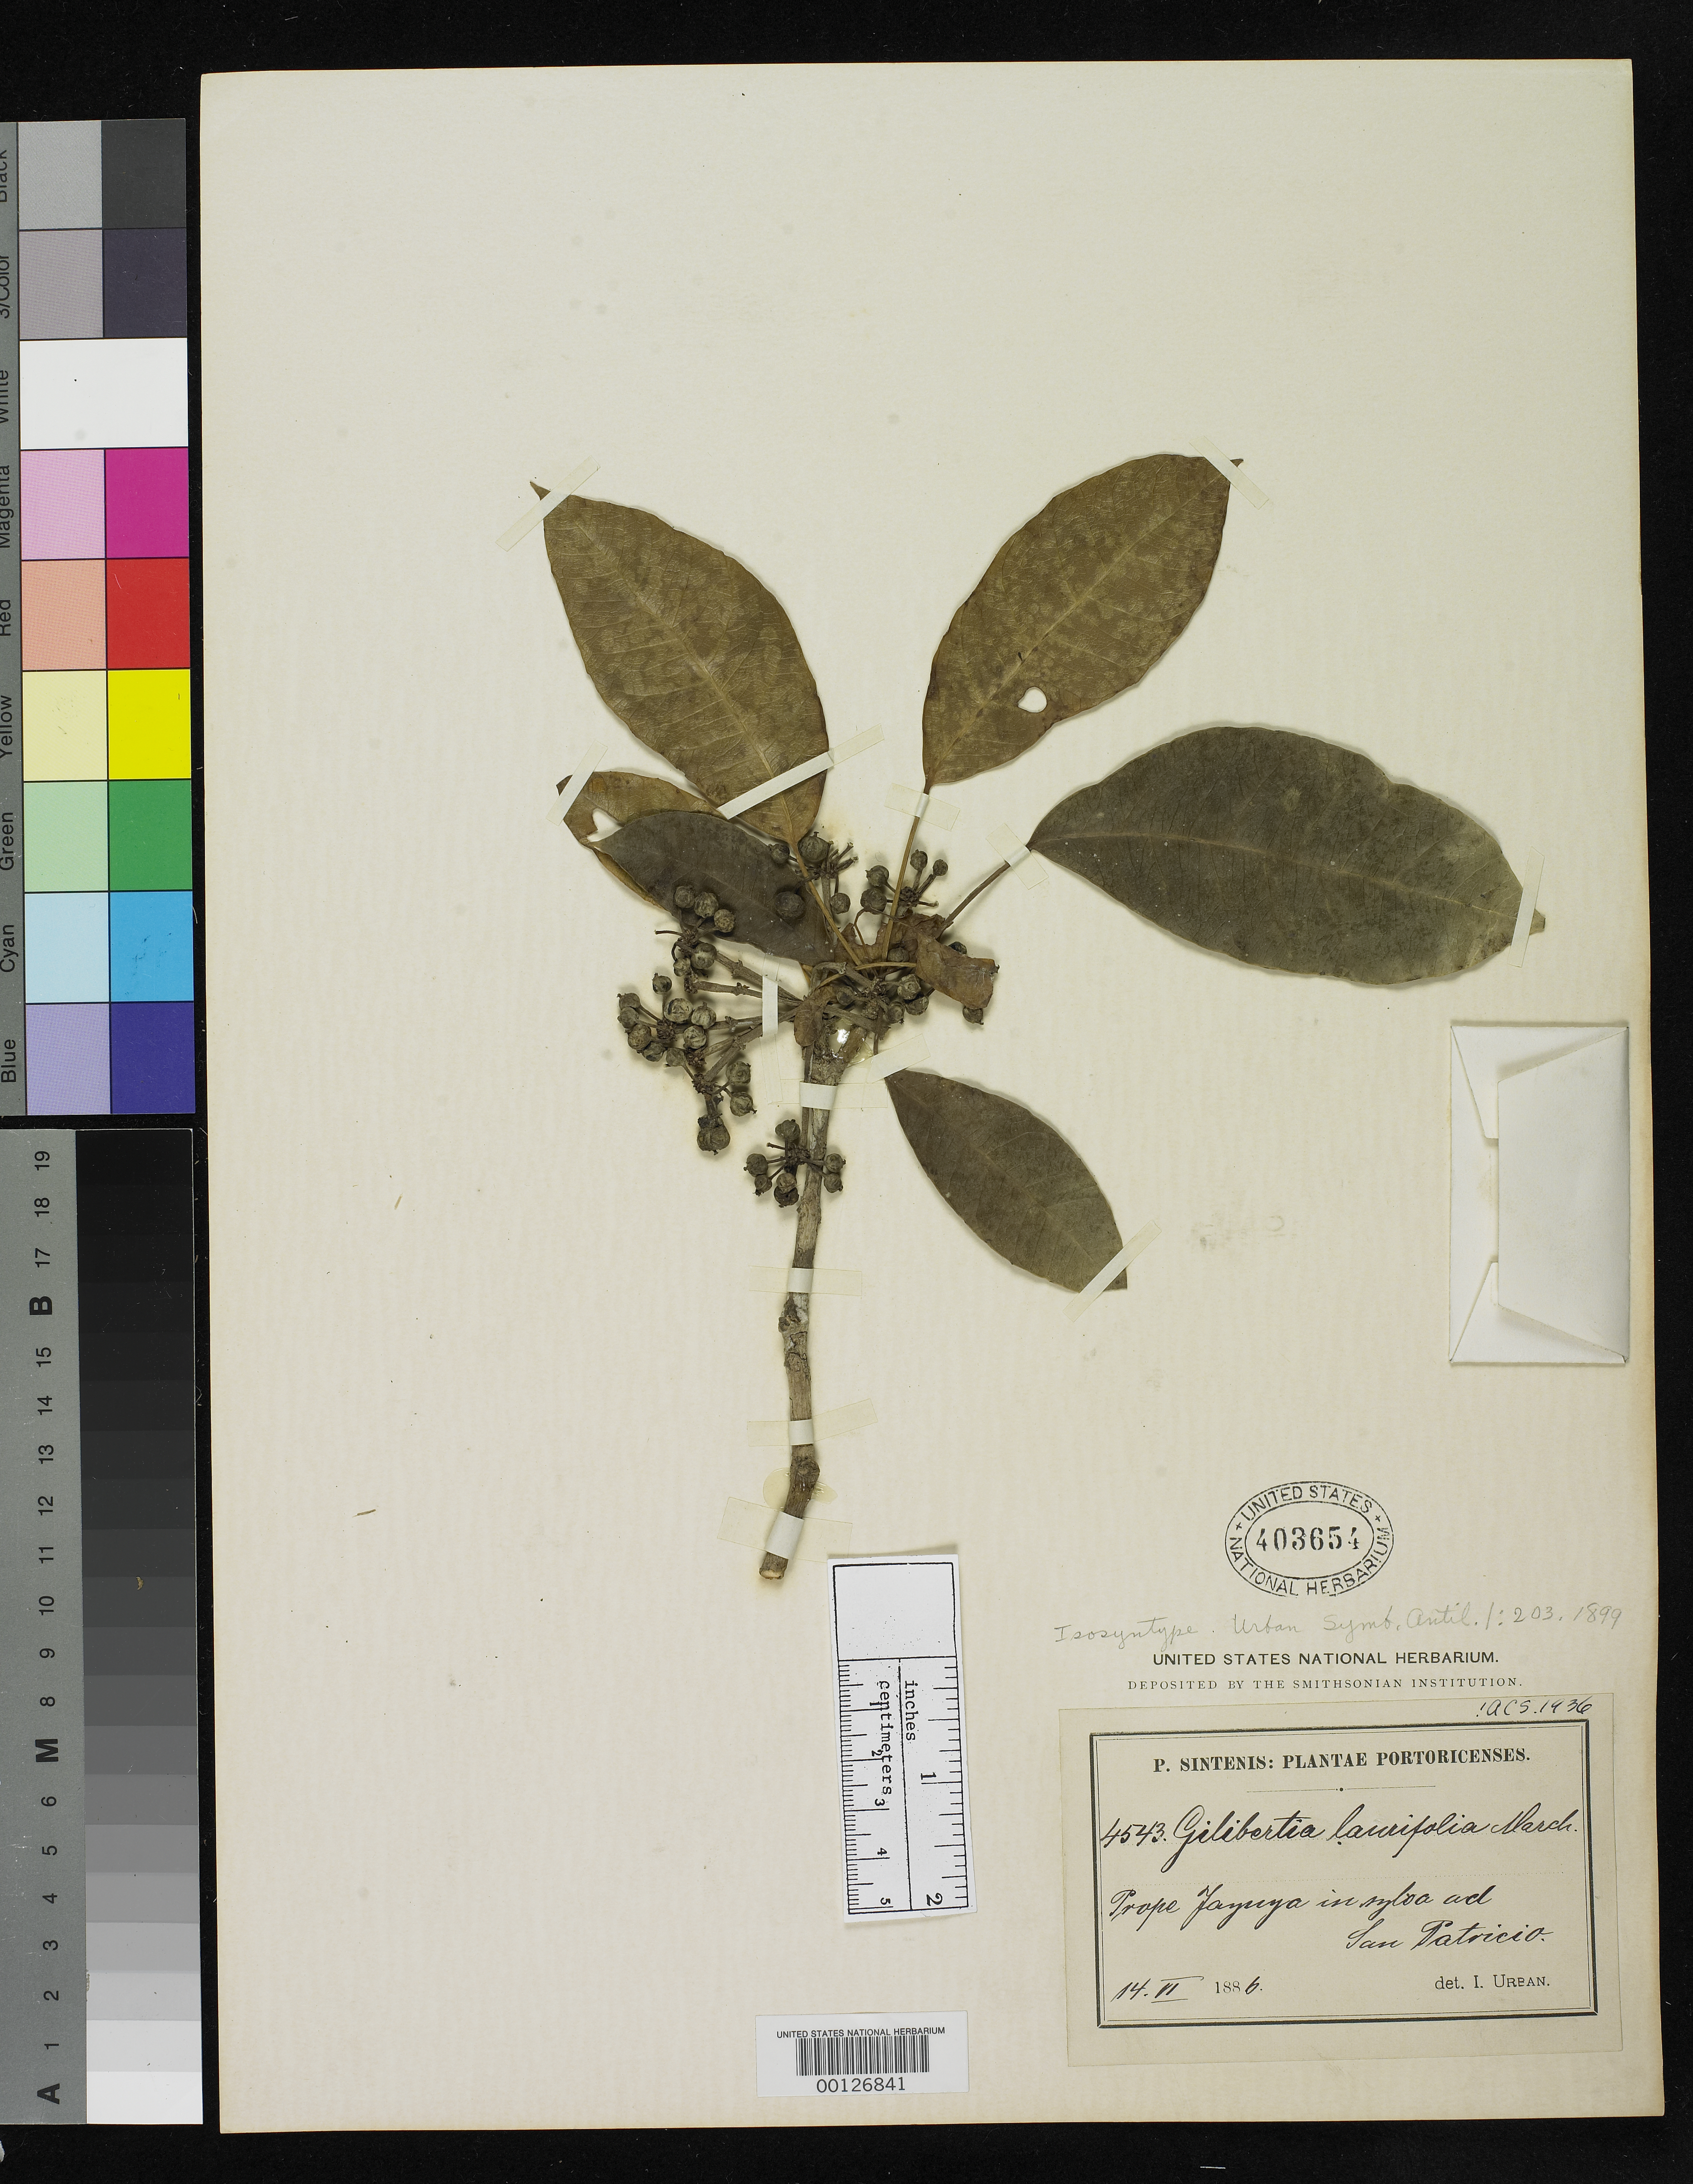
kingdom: Plantae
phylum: Tracheophyta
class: Magnoliopsida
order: Apiales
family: Araliaceae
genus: Gilibertia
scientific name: Gilibertia laurifolia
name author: Marchal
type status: Isosyntype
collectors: P. Sintenis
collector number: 4543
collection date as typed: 14 Jun 1886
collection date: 1886-06-14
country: Puerto Rico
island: Greater Antilles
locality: Near Jayuya, San Patricia.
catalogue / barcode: US 403654